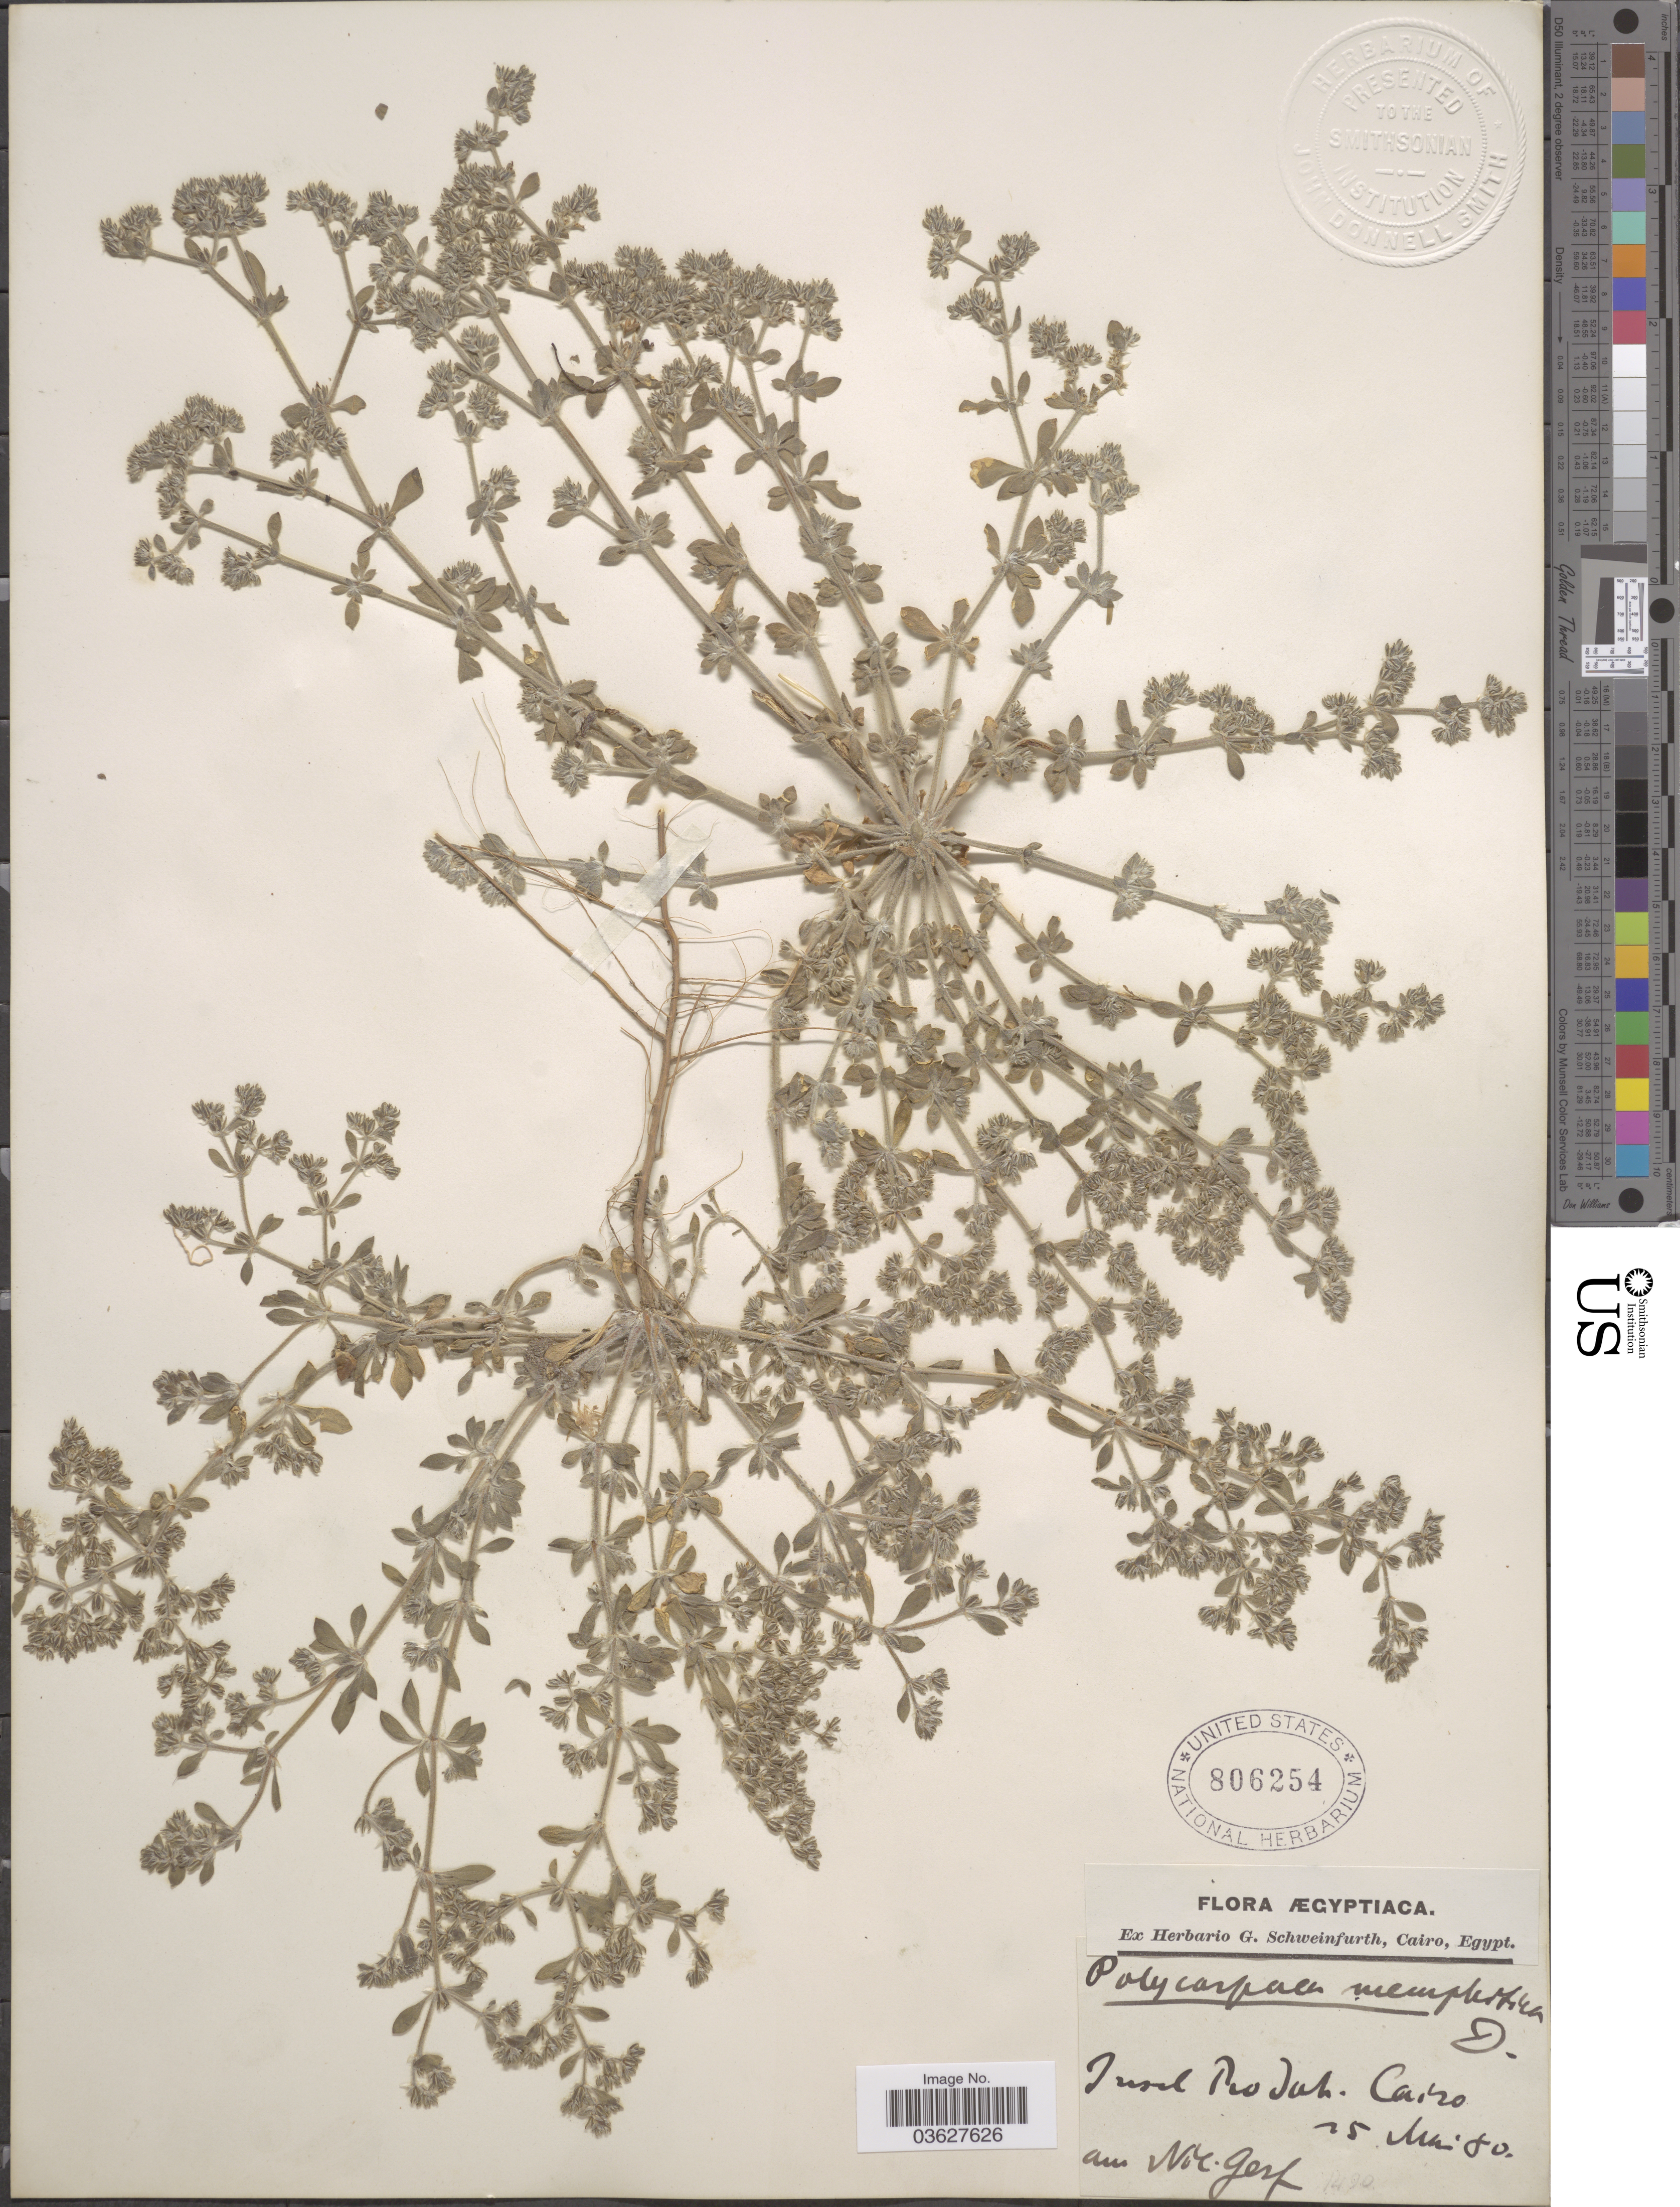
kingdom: Plantae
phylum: Tracheophyta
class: Magnoliopsida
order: Caryophyllales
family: Caryophyllaceae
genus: Polycarpaea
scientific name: Polycarpaea memphitica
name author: Delile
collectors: ex herb. G. Schweinfurth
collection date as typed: Transcribed d/m/y: 25/5/80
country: Egypt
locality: Ægyptiaca. Insel Rodah. Cairo am Nil-Gesf.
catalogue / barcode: US 806254